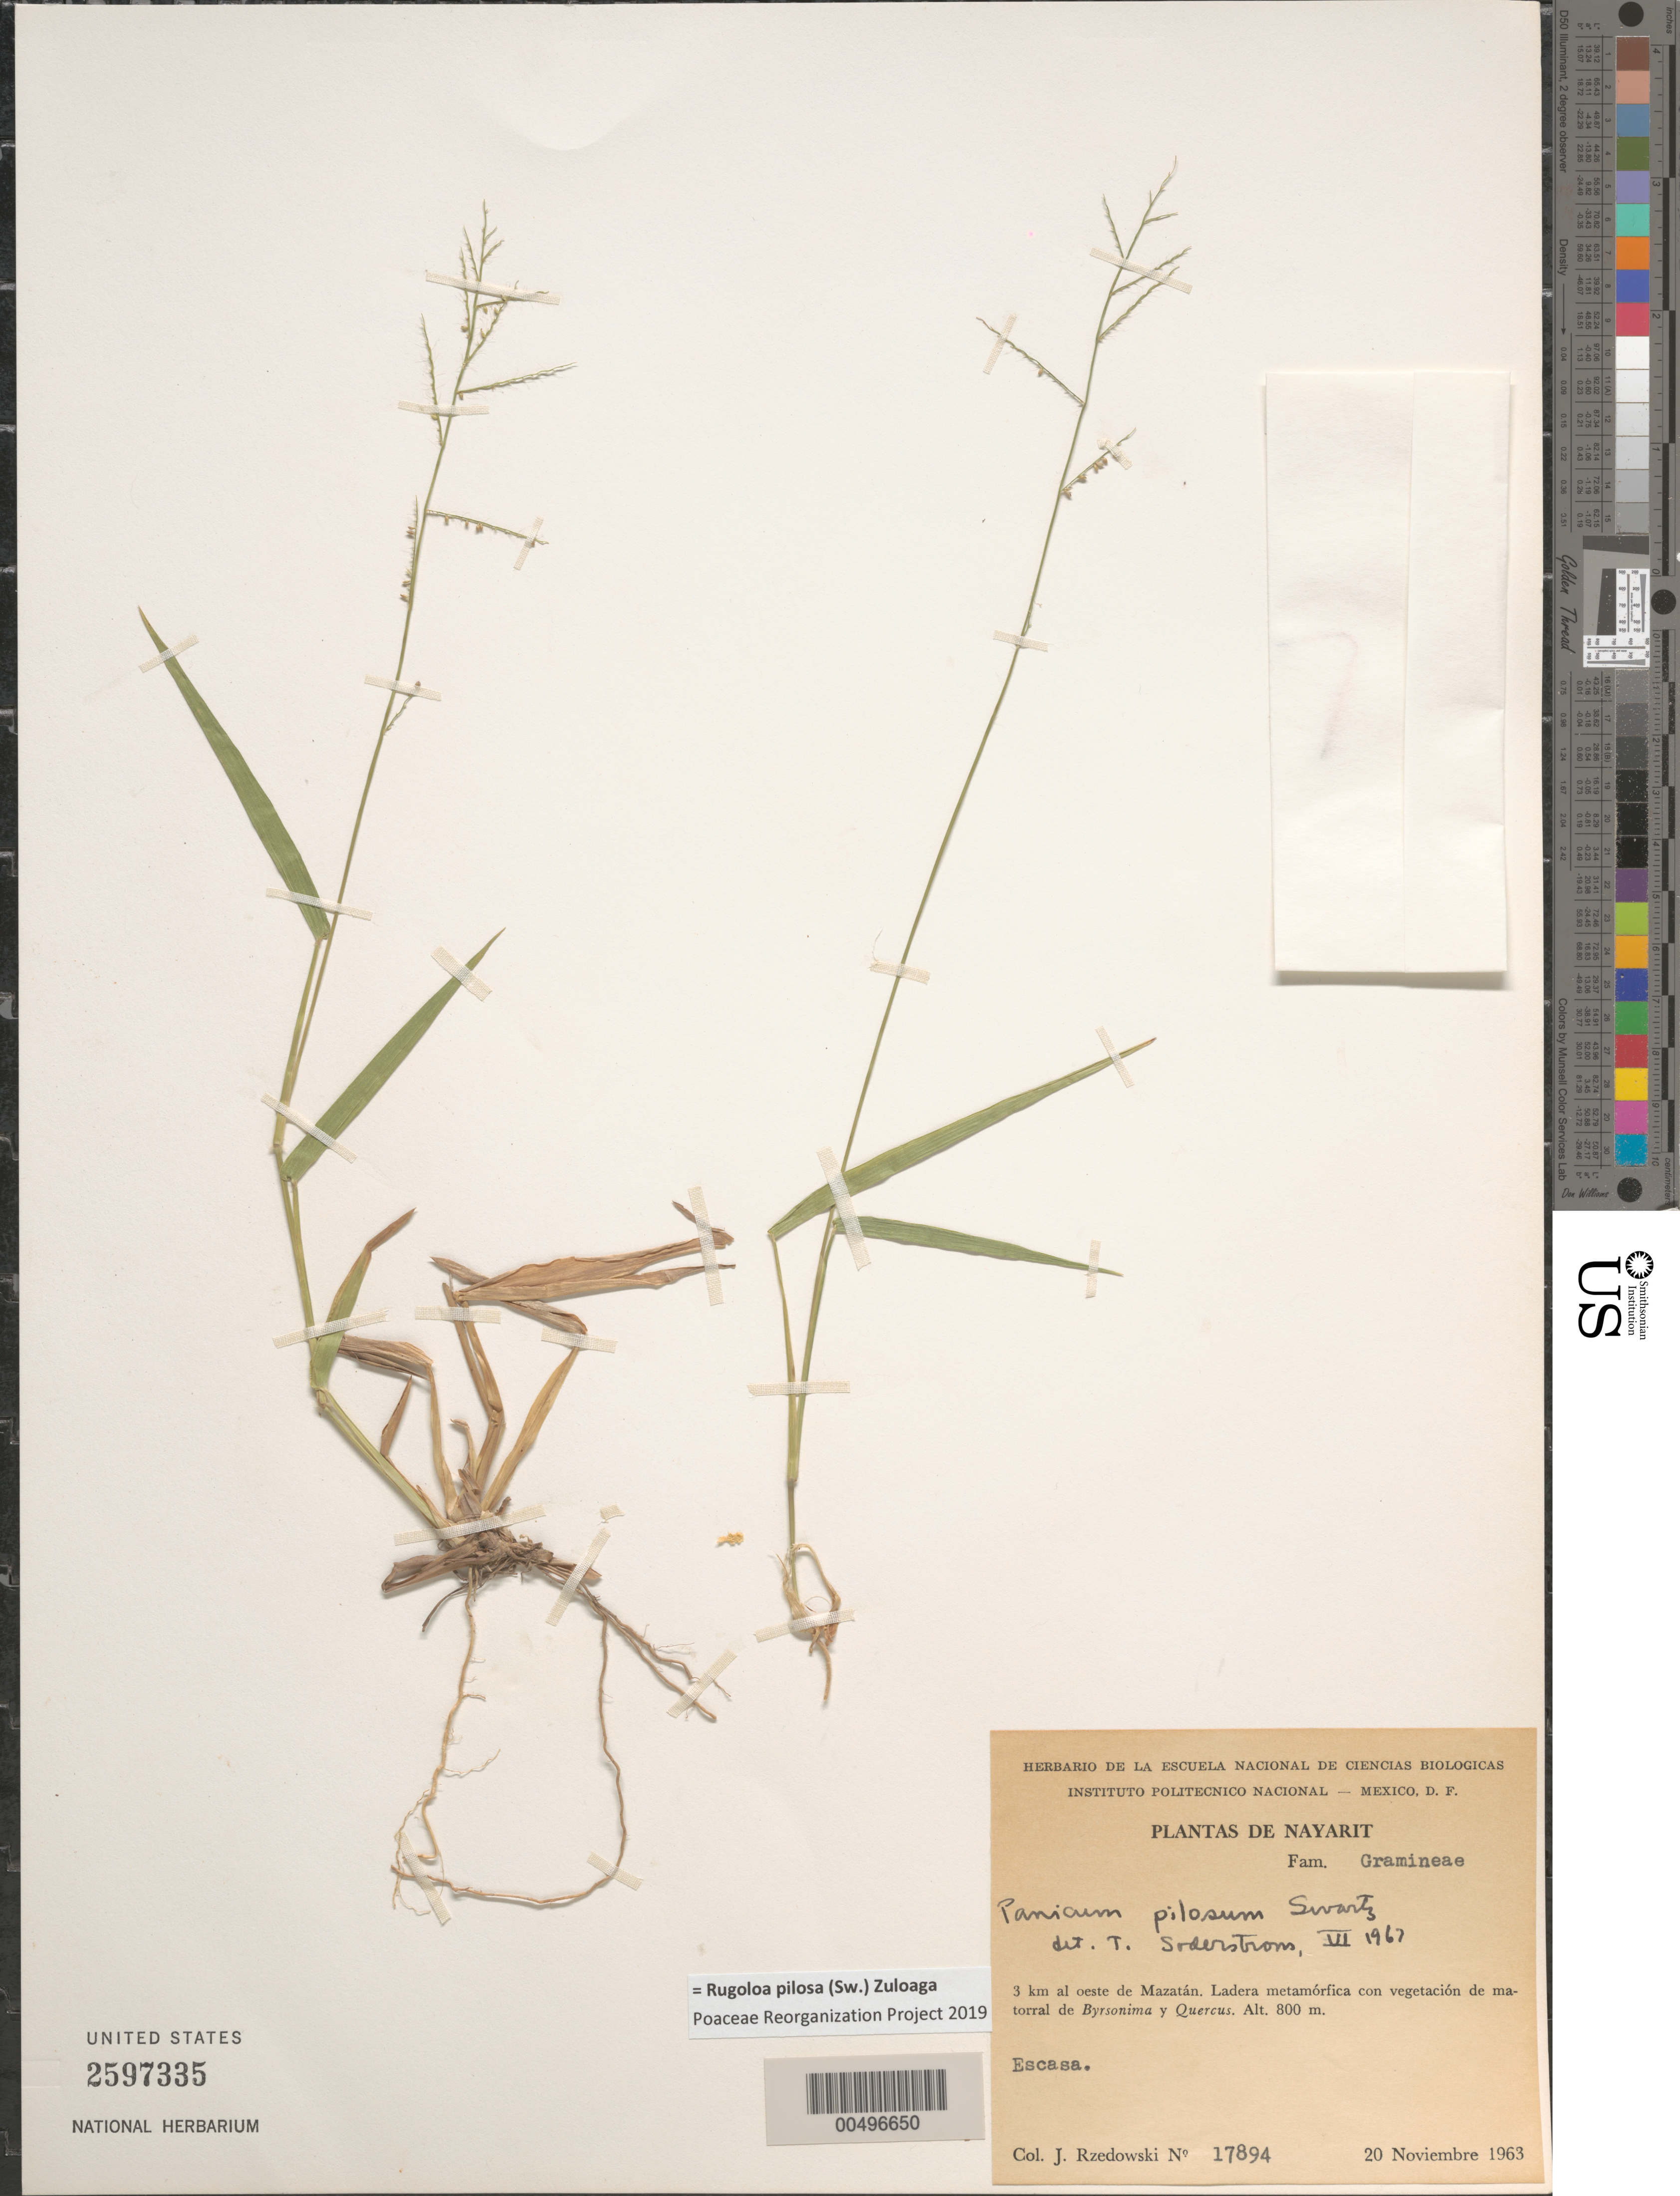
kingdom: Plantae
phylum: Tracheophyta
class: Liliopsida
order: Poales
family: Poaceae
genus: Panicum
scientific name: Panicum pilosum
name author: Sw.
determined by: Soderstrom, T. R.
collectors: J. Rzedowski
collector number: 17894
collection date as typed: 20 Nov 1963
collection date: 1963-11-20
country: Mexico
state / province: Nayarit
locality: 3 km W of Mazatlán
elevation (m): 800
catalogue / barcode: US 2597335